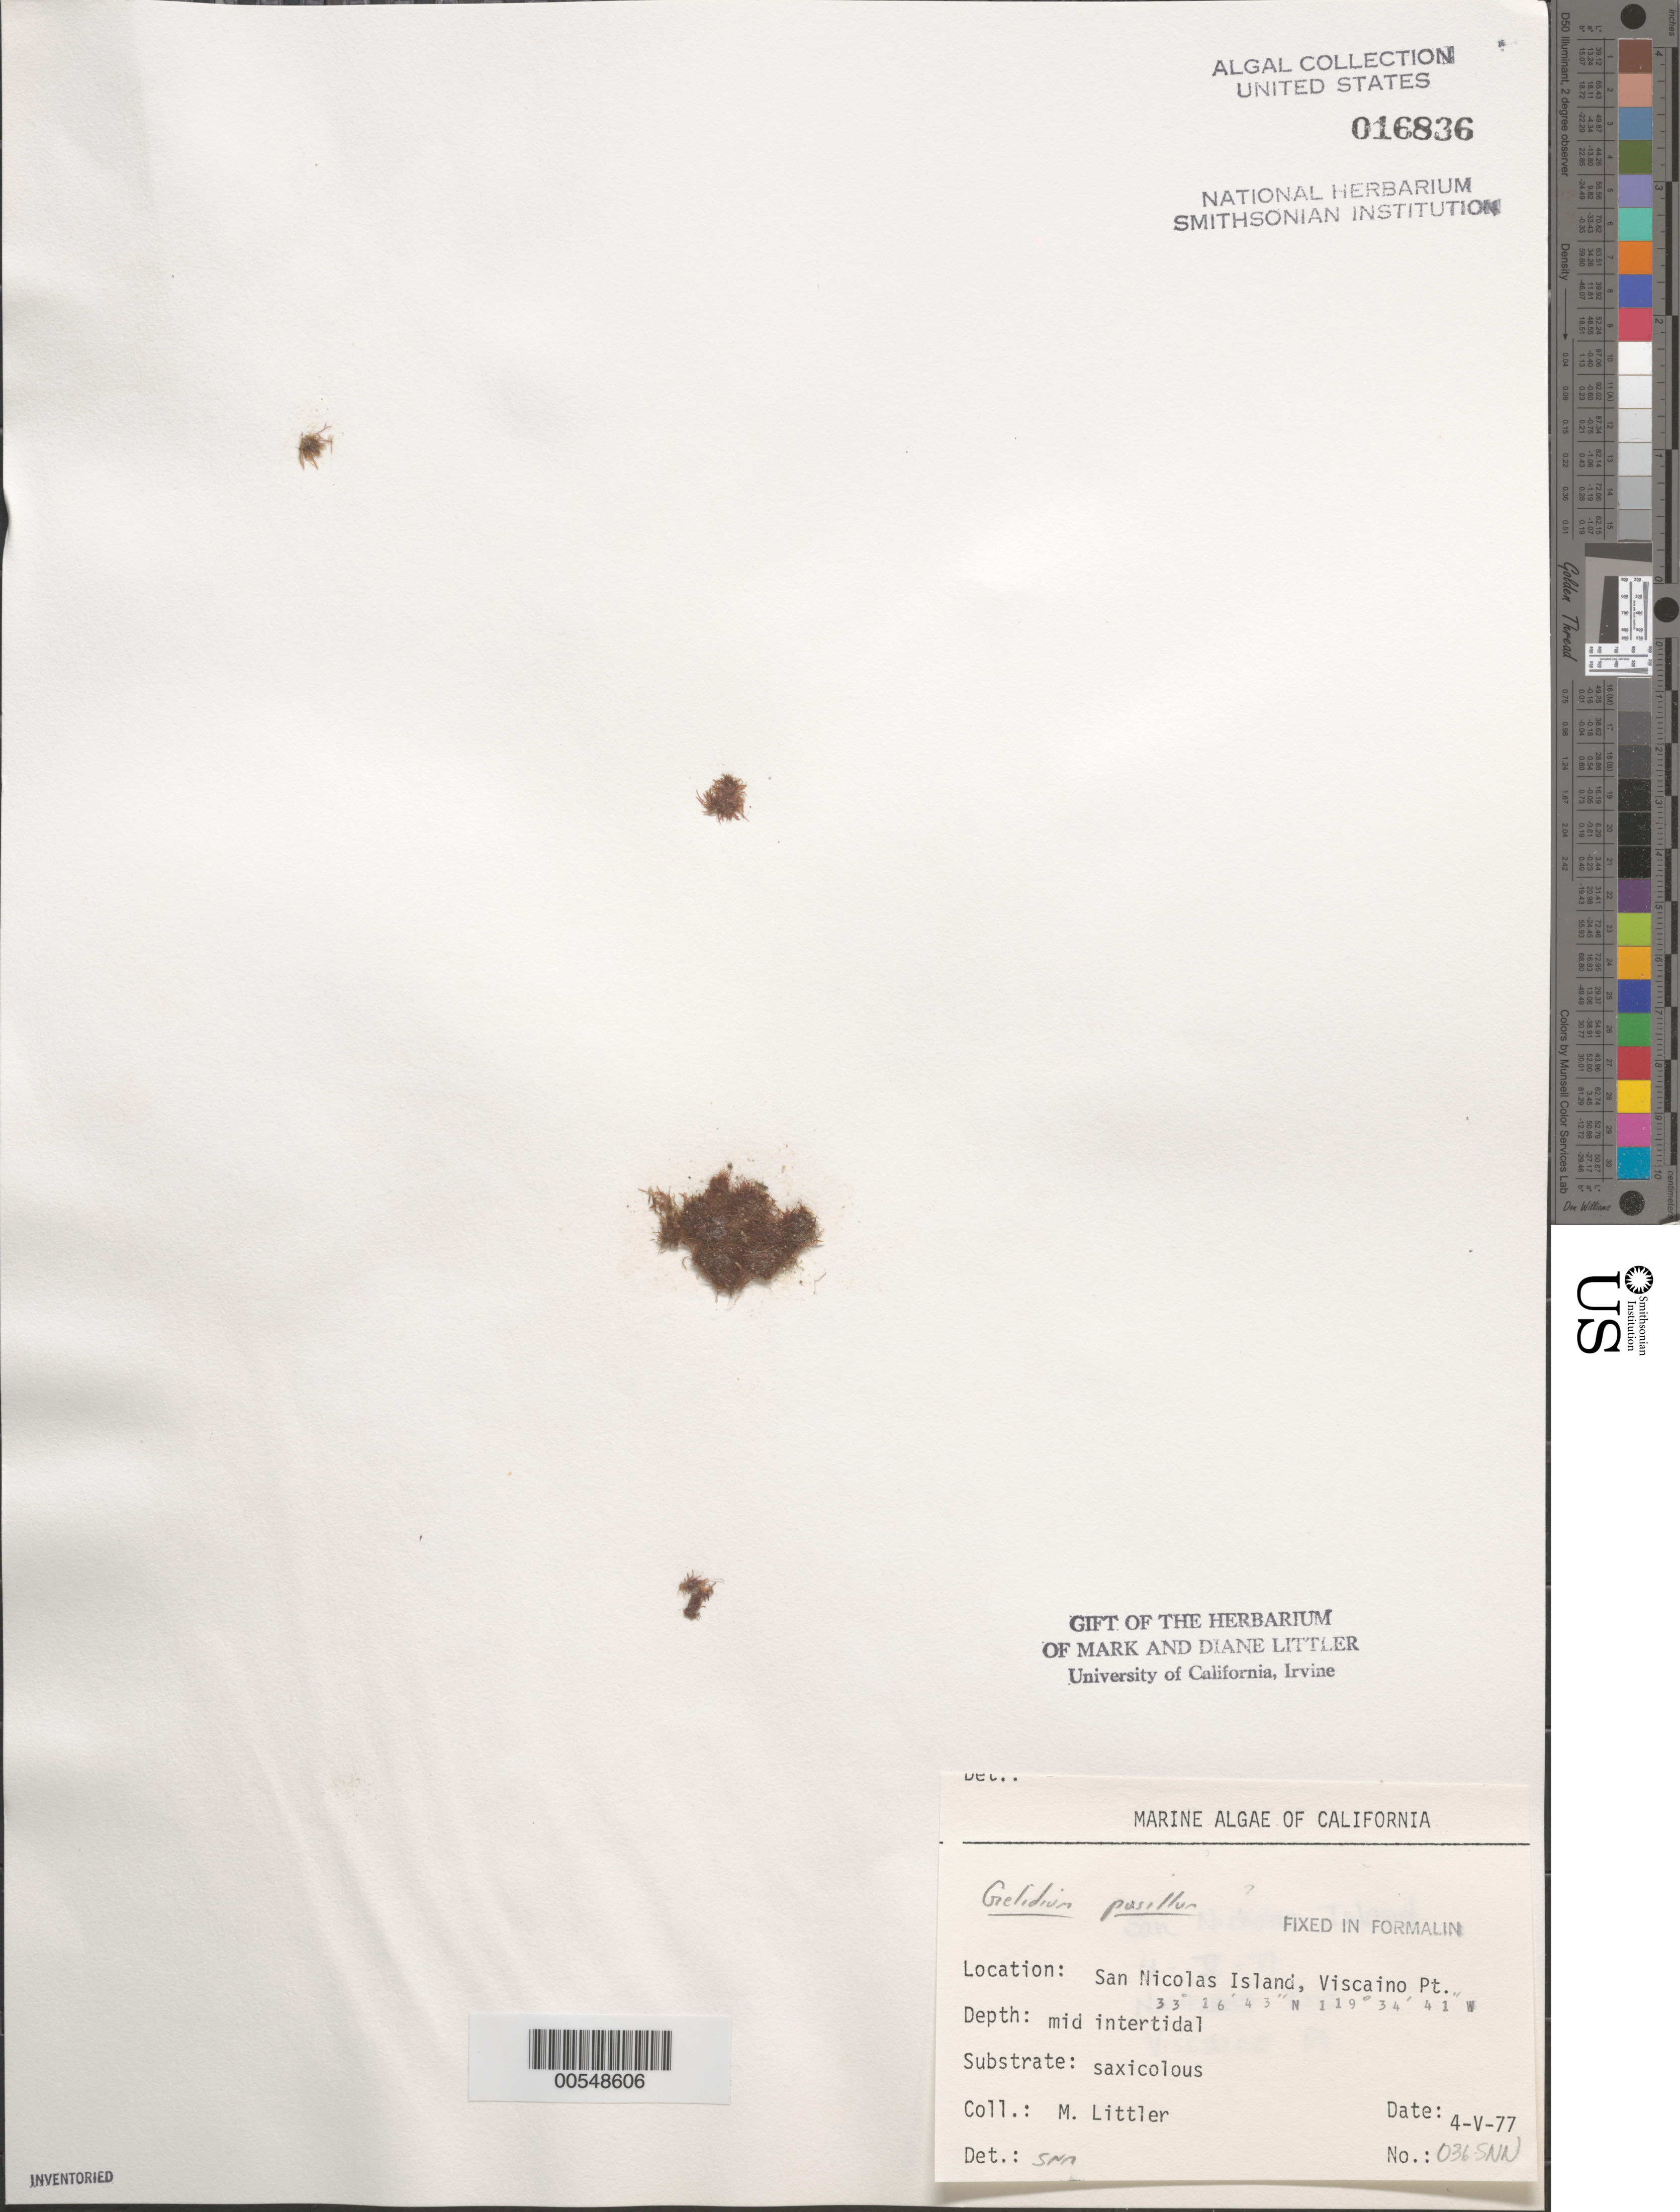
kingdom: Plantae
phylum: Rhodophyta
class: Florideophyceae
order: Gelidiales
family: Gelidiaceae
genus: Gelidium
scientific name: Gelidium pusillum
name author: (Stackh.) Le Jol.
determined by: Murray, S. N.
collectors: M. M. Littler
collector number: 036-SNN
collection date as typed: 04 May 1977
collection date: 1977-05-04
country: United States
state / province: California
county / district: Ventura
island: San Nicolas Island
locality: Viscaino Point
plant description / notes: BLM-SOCALBIGHT Rocky Intertidal Survey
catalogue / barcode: US 16836